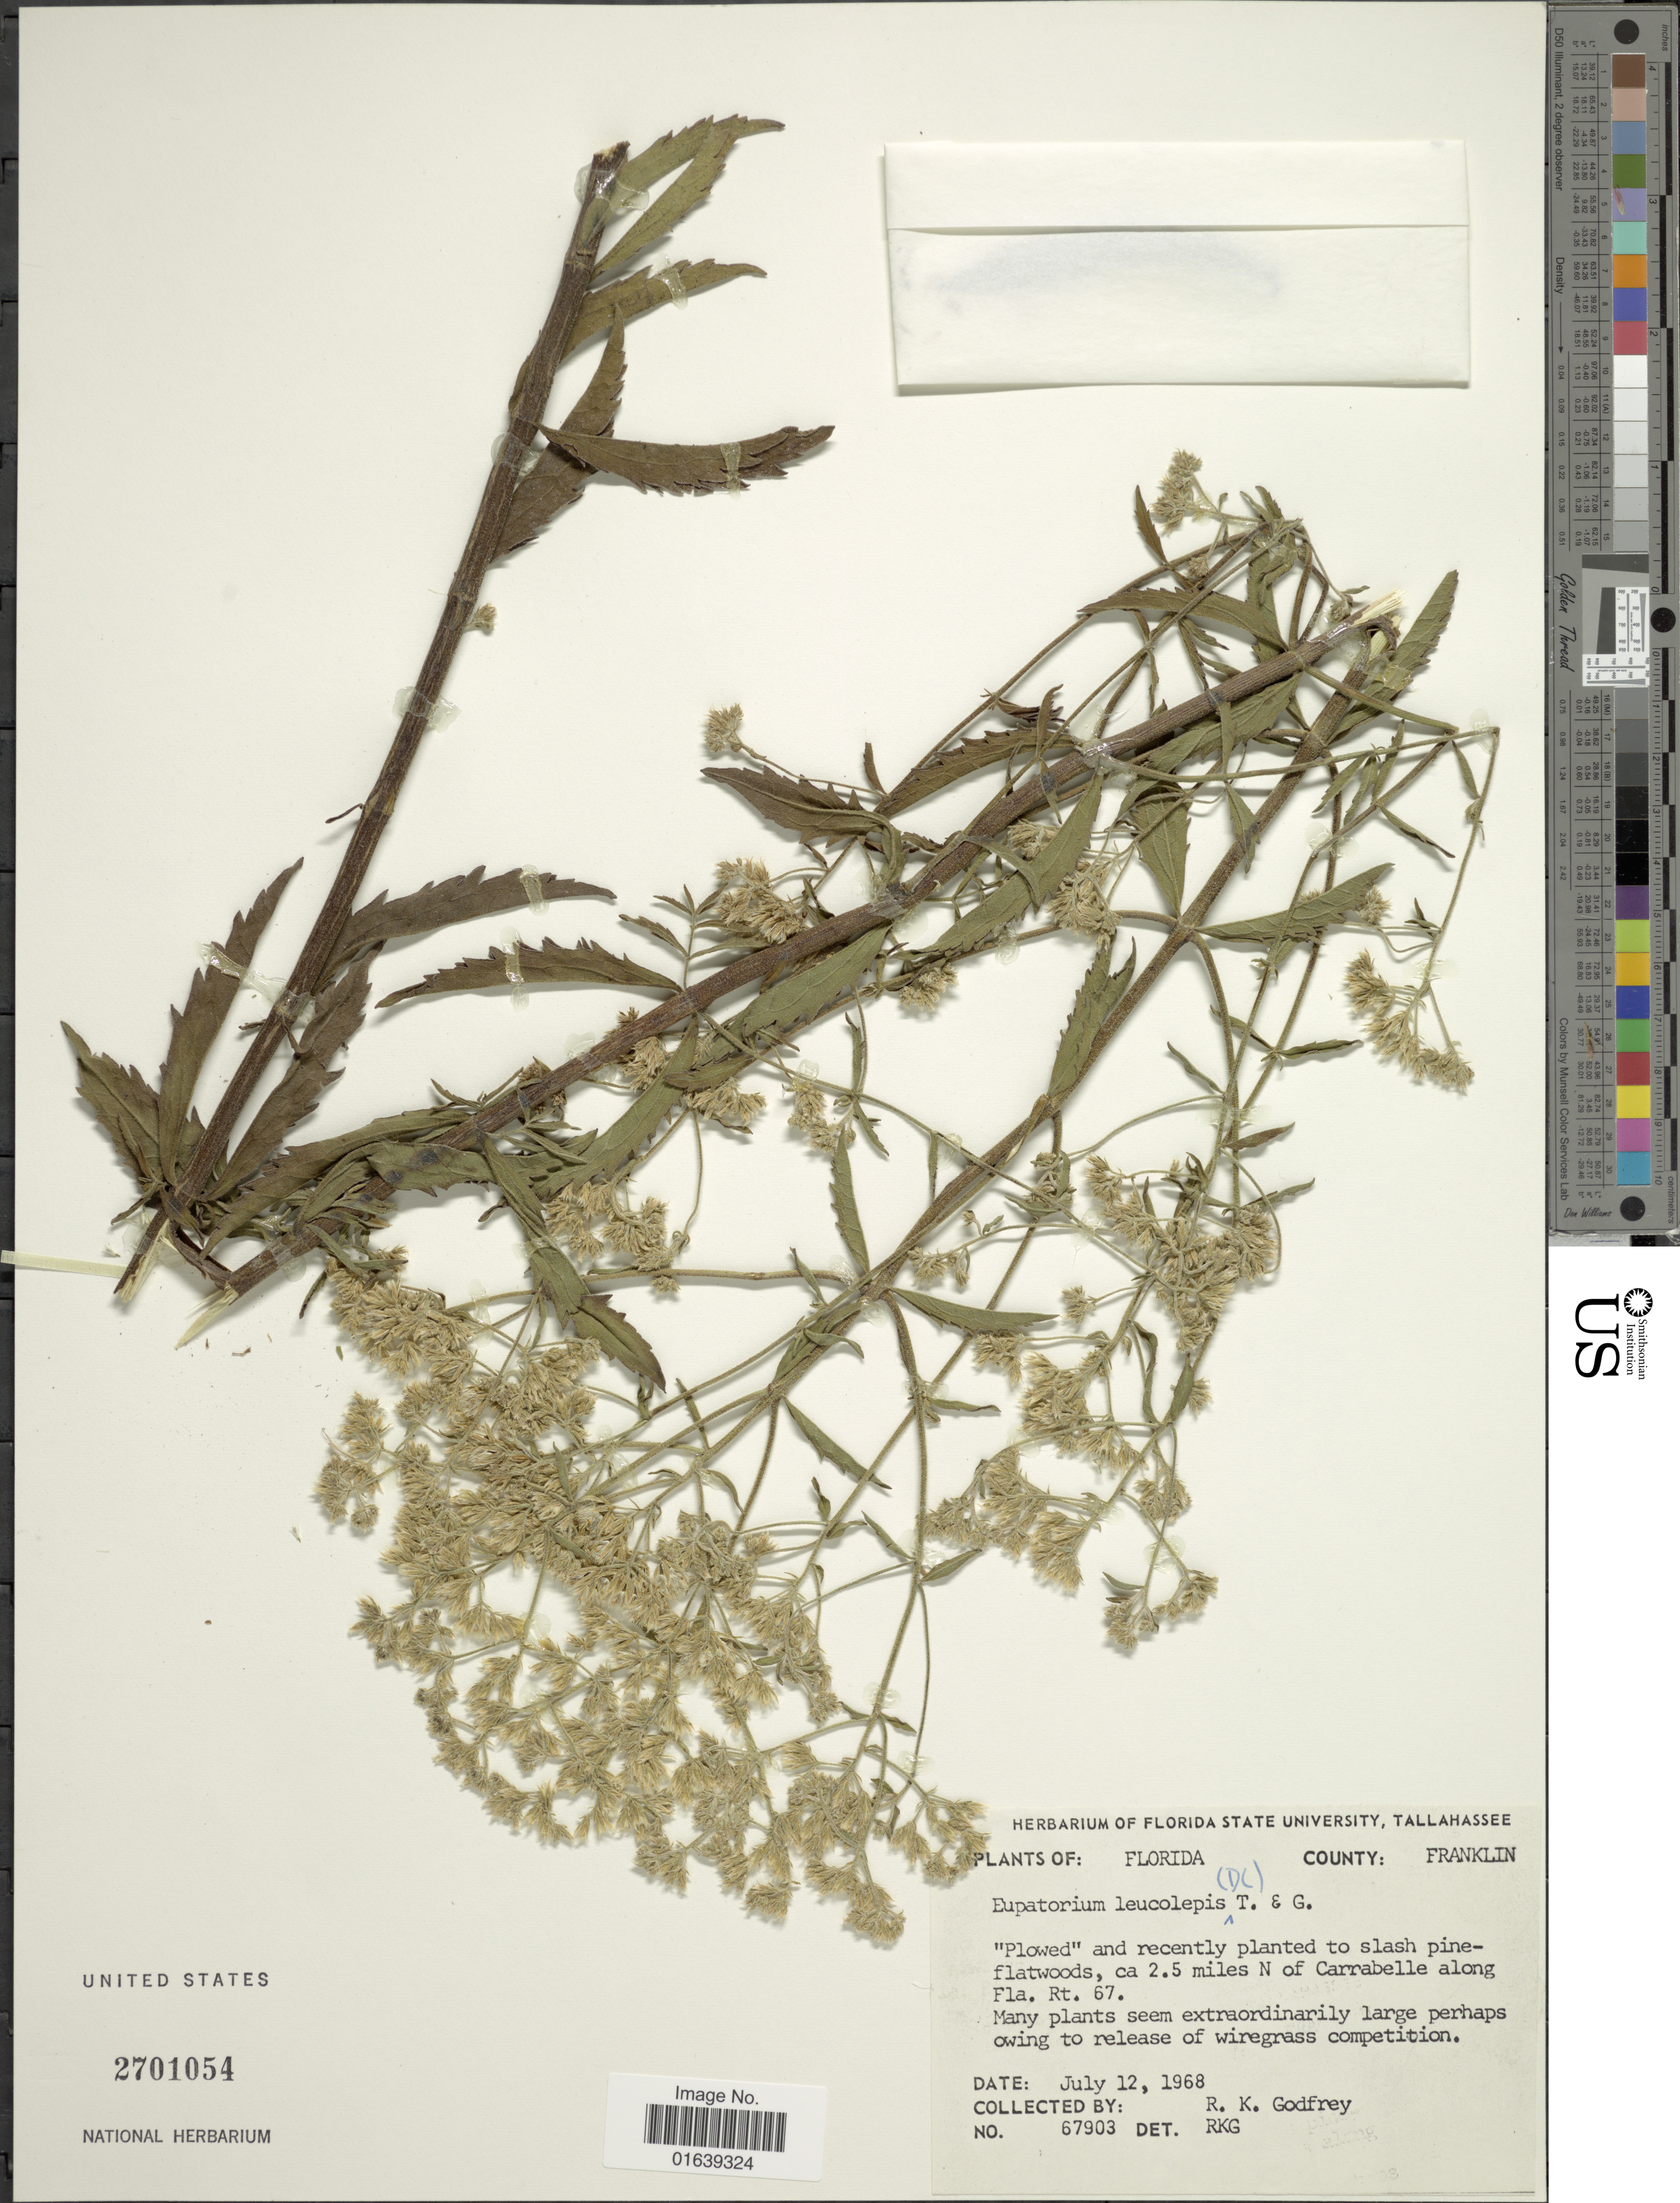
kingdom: Plantae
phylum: Tracheophyta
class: Magnoliopsida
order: Asterales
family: Asteraceae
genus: Eupatorium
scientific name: Eupatorium leucolepis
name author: (DC.) Torr. & A. Gray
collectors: R. K. Godfrey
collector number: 67903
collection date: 1968-07-12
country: United States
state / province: Florida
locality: Florida. County: Franklin. ca 2.5 miles N of Carrabelle along Fla. Rt. 67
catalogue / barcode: US 2701054